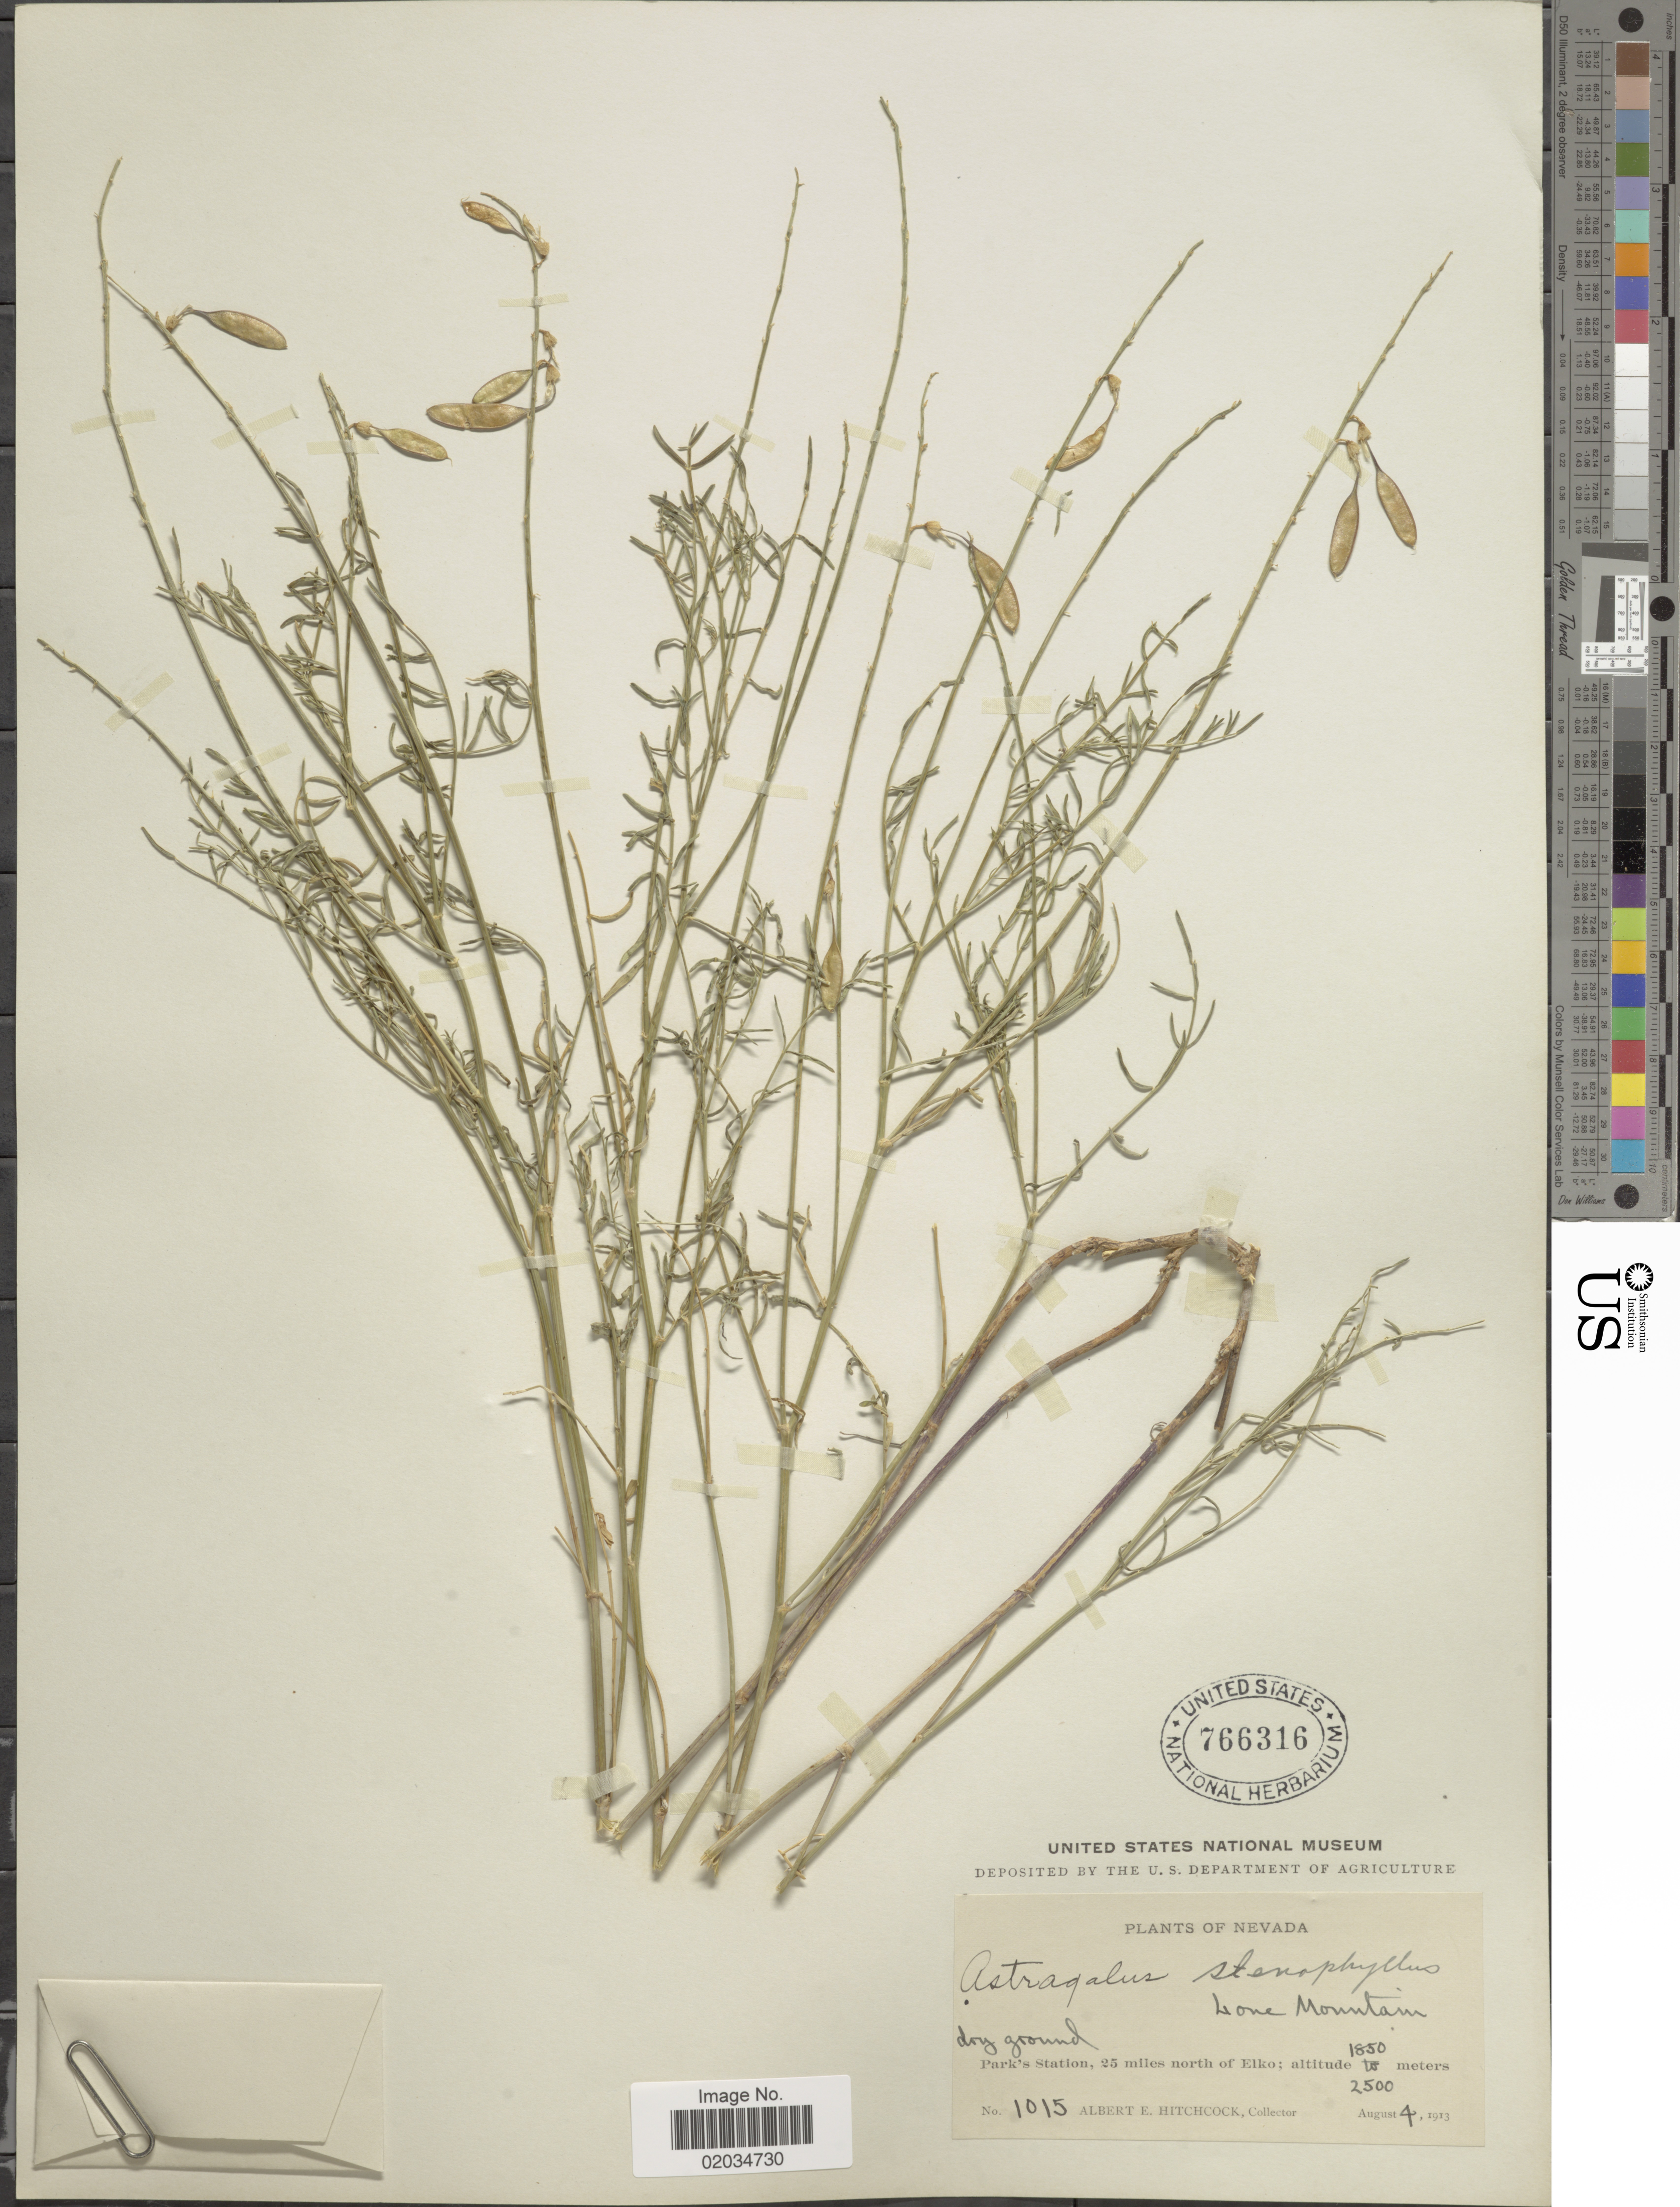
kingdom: Plantae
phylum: Tracheophyta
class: Magnoliopsida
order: Fabales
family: Fabaceae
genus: Astragalus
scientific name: Astragalus stenophyllus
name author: Torr. & A. Gray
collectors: A. Hitchcock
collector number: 1015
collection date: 1913-08-04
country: United States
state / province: Nevada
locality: Lone Mountain, Park's Station, 25 miles north of Elko.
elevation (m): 1850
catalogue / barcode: US 766316